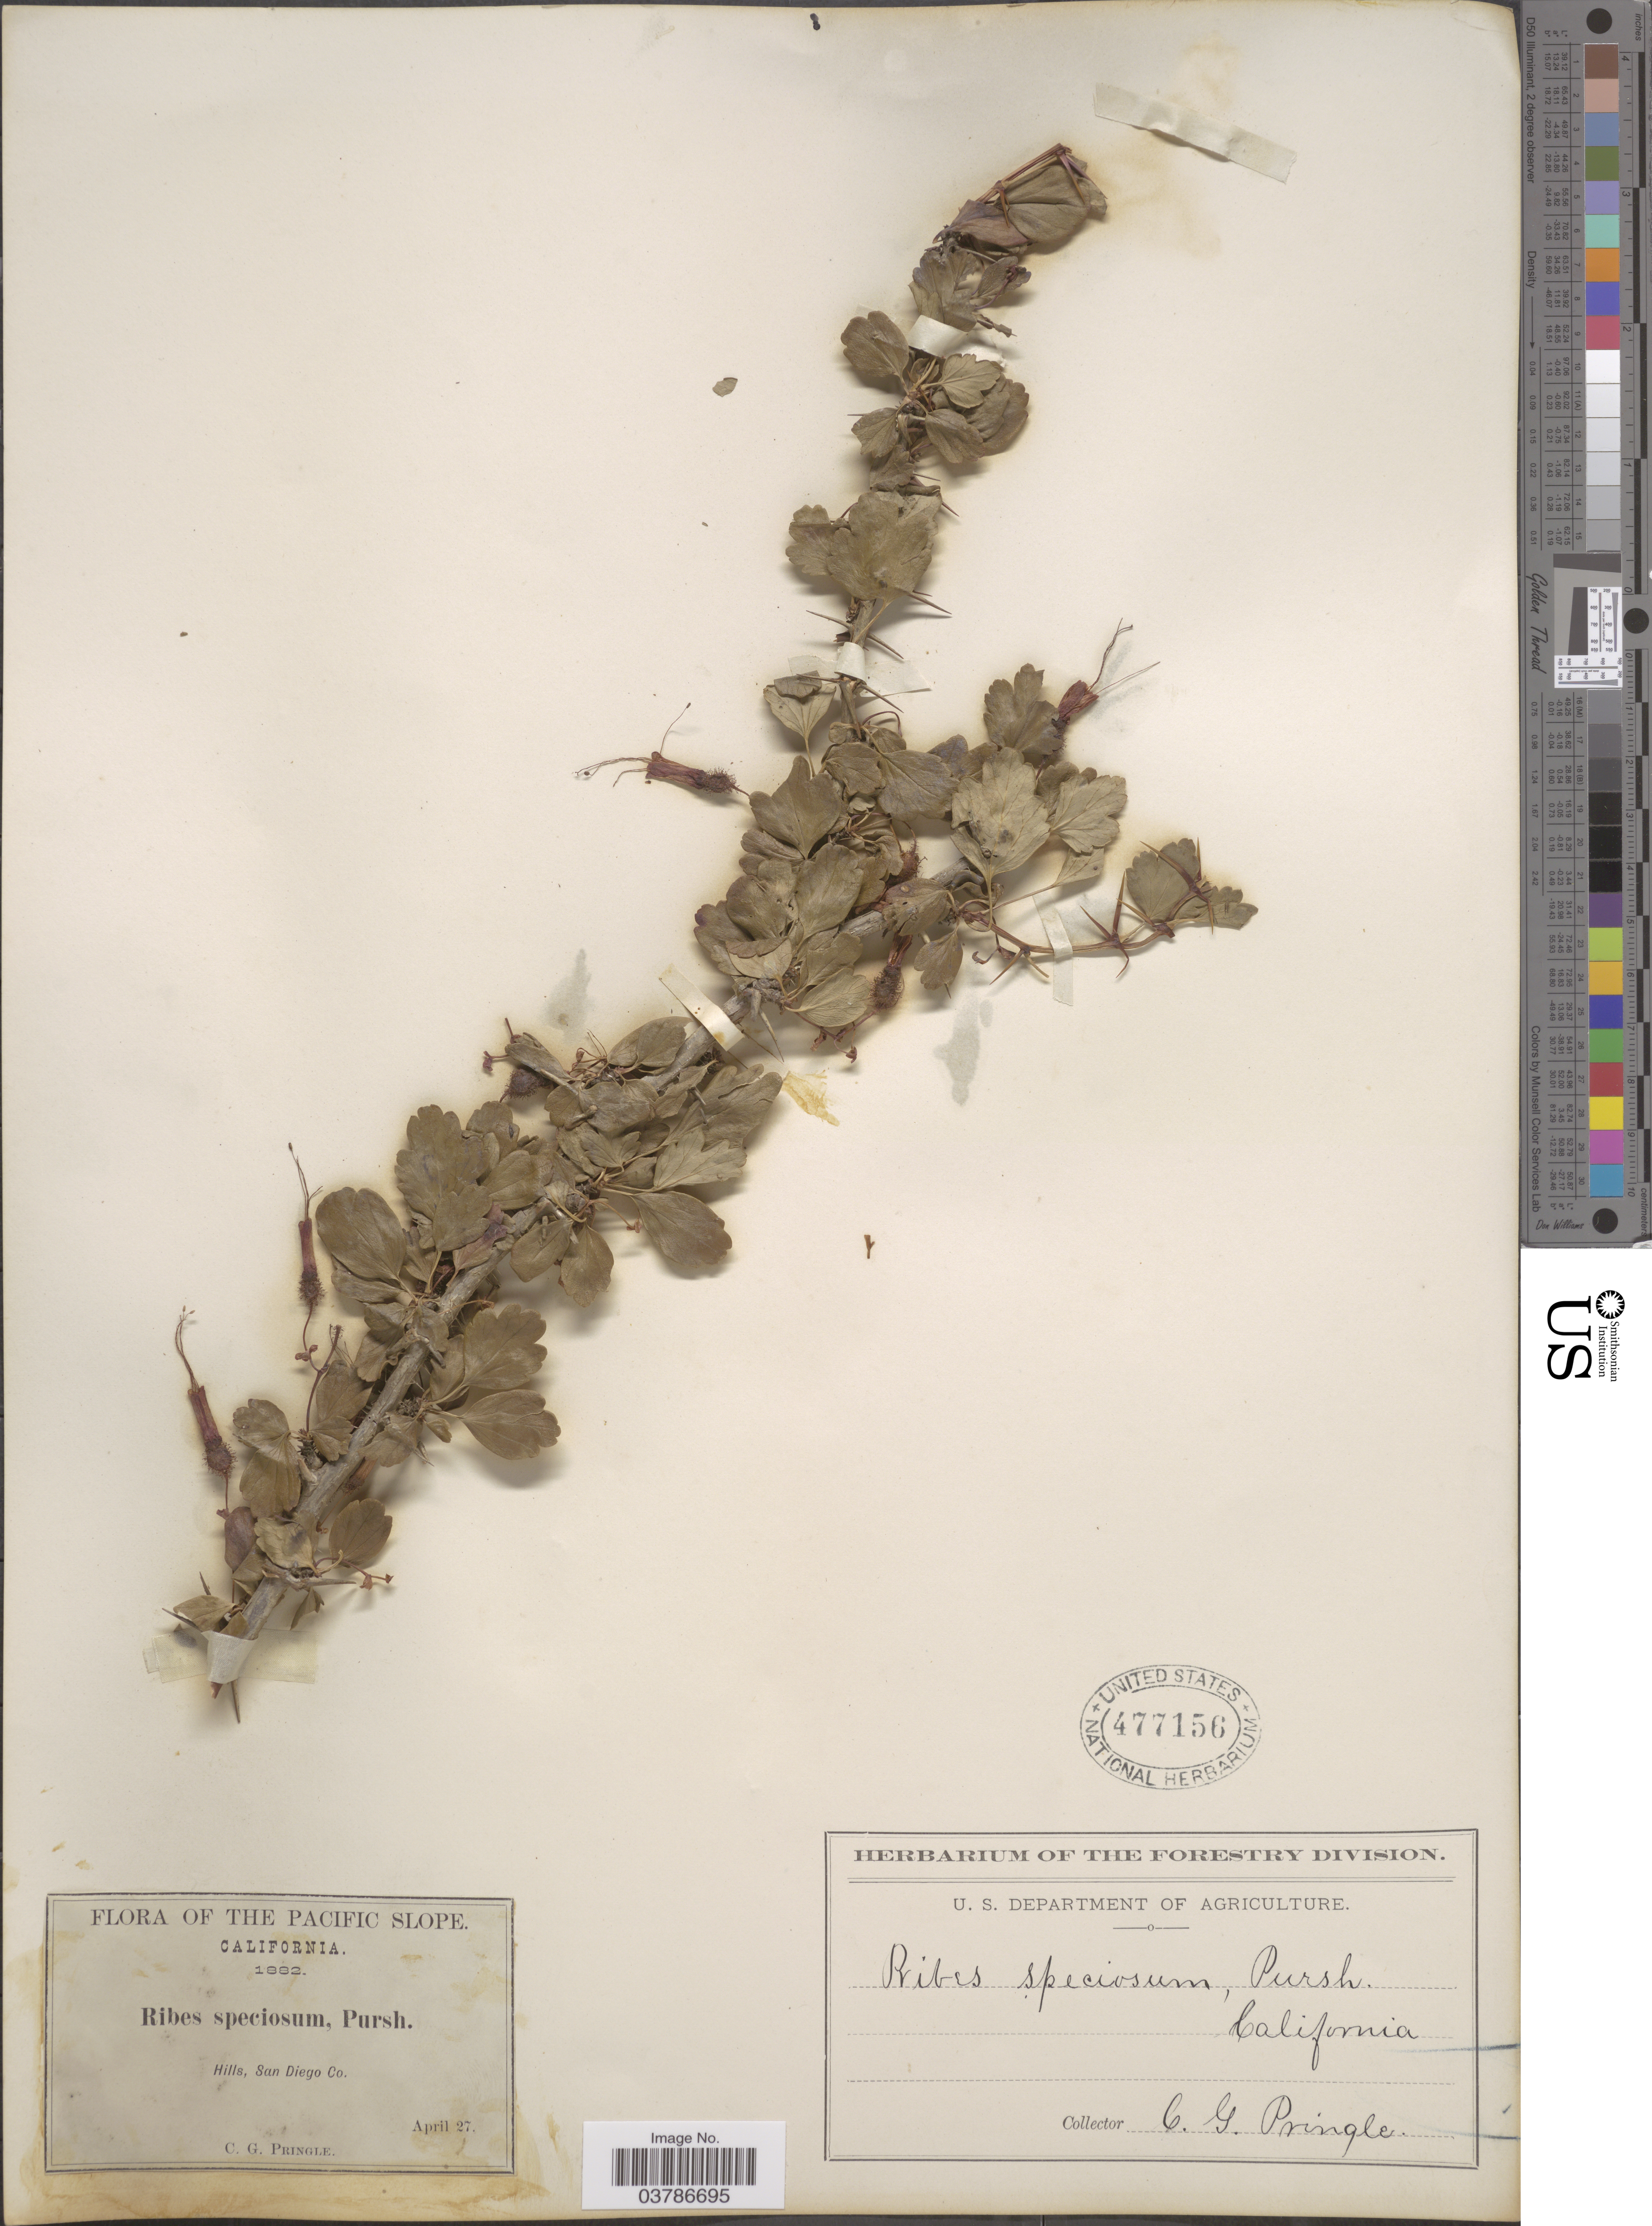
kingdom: Plantae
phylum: Tracheophyta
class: Magnoliopsida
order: Saxifragales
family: Grossulariaceae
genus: Ribes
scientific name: Ribes speciosum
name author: Pursh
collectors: C. G. Pringle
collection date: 1882-04-27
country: United States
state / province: California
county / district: San Diego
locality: The Pacific Slope. Hills, San Diego Co.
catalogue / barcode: US 477156